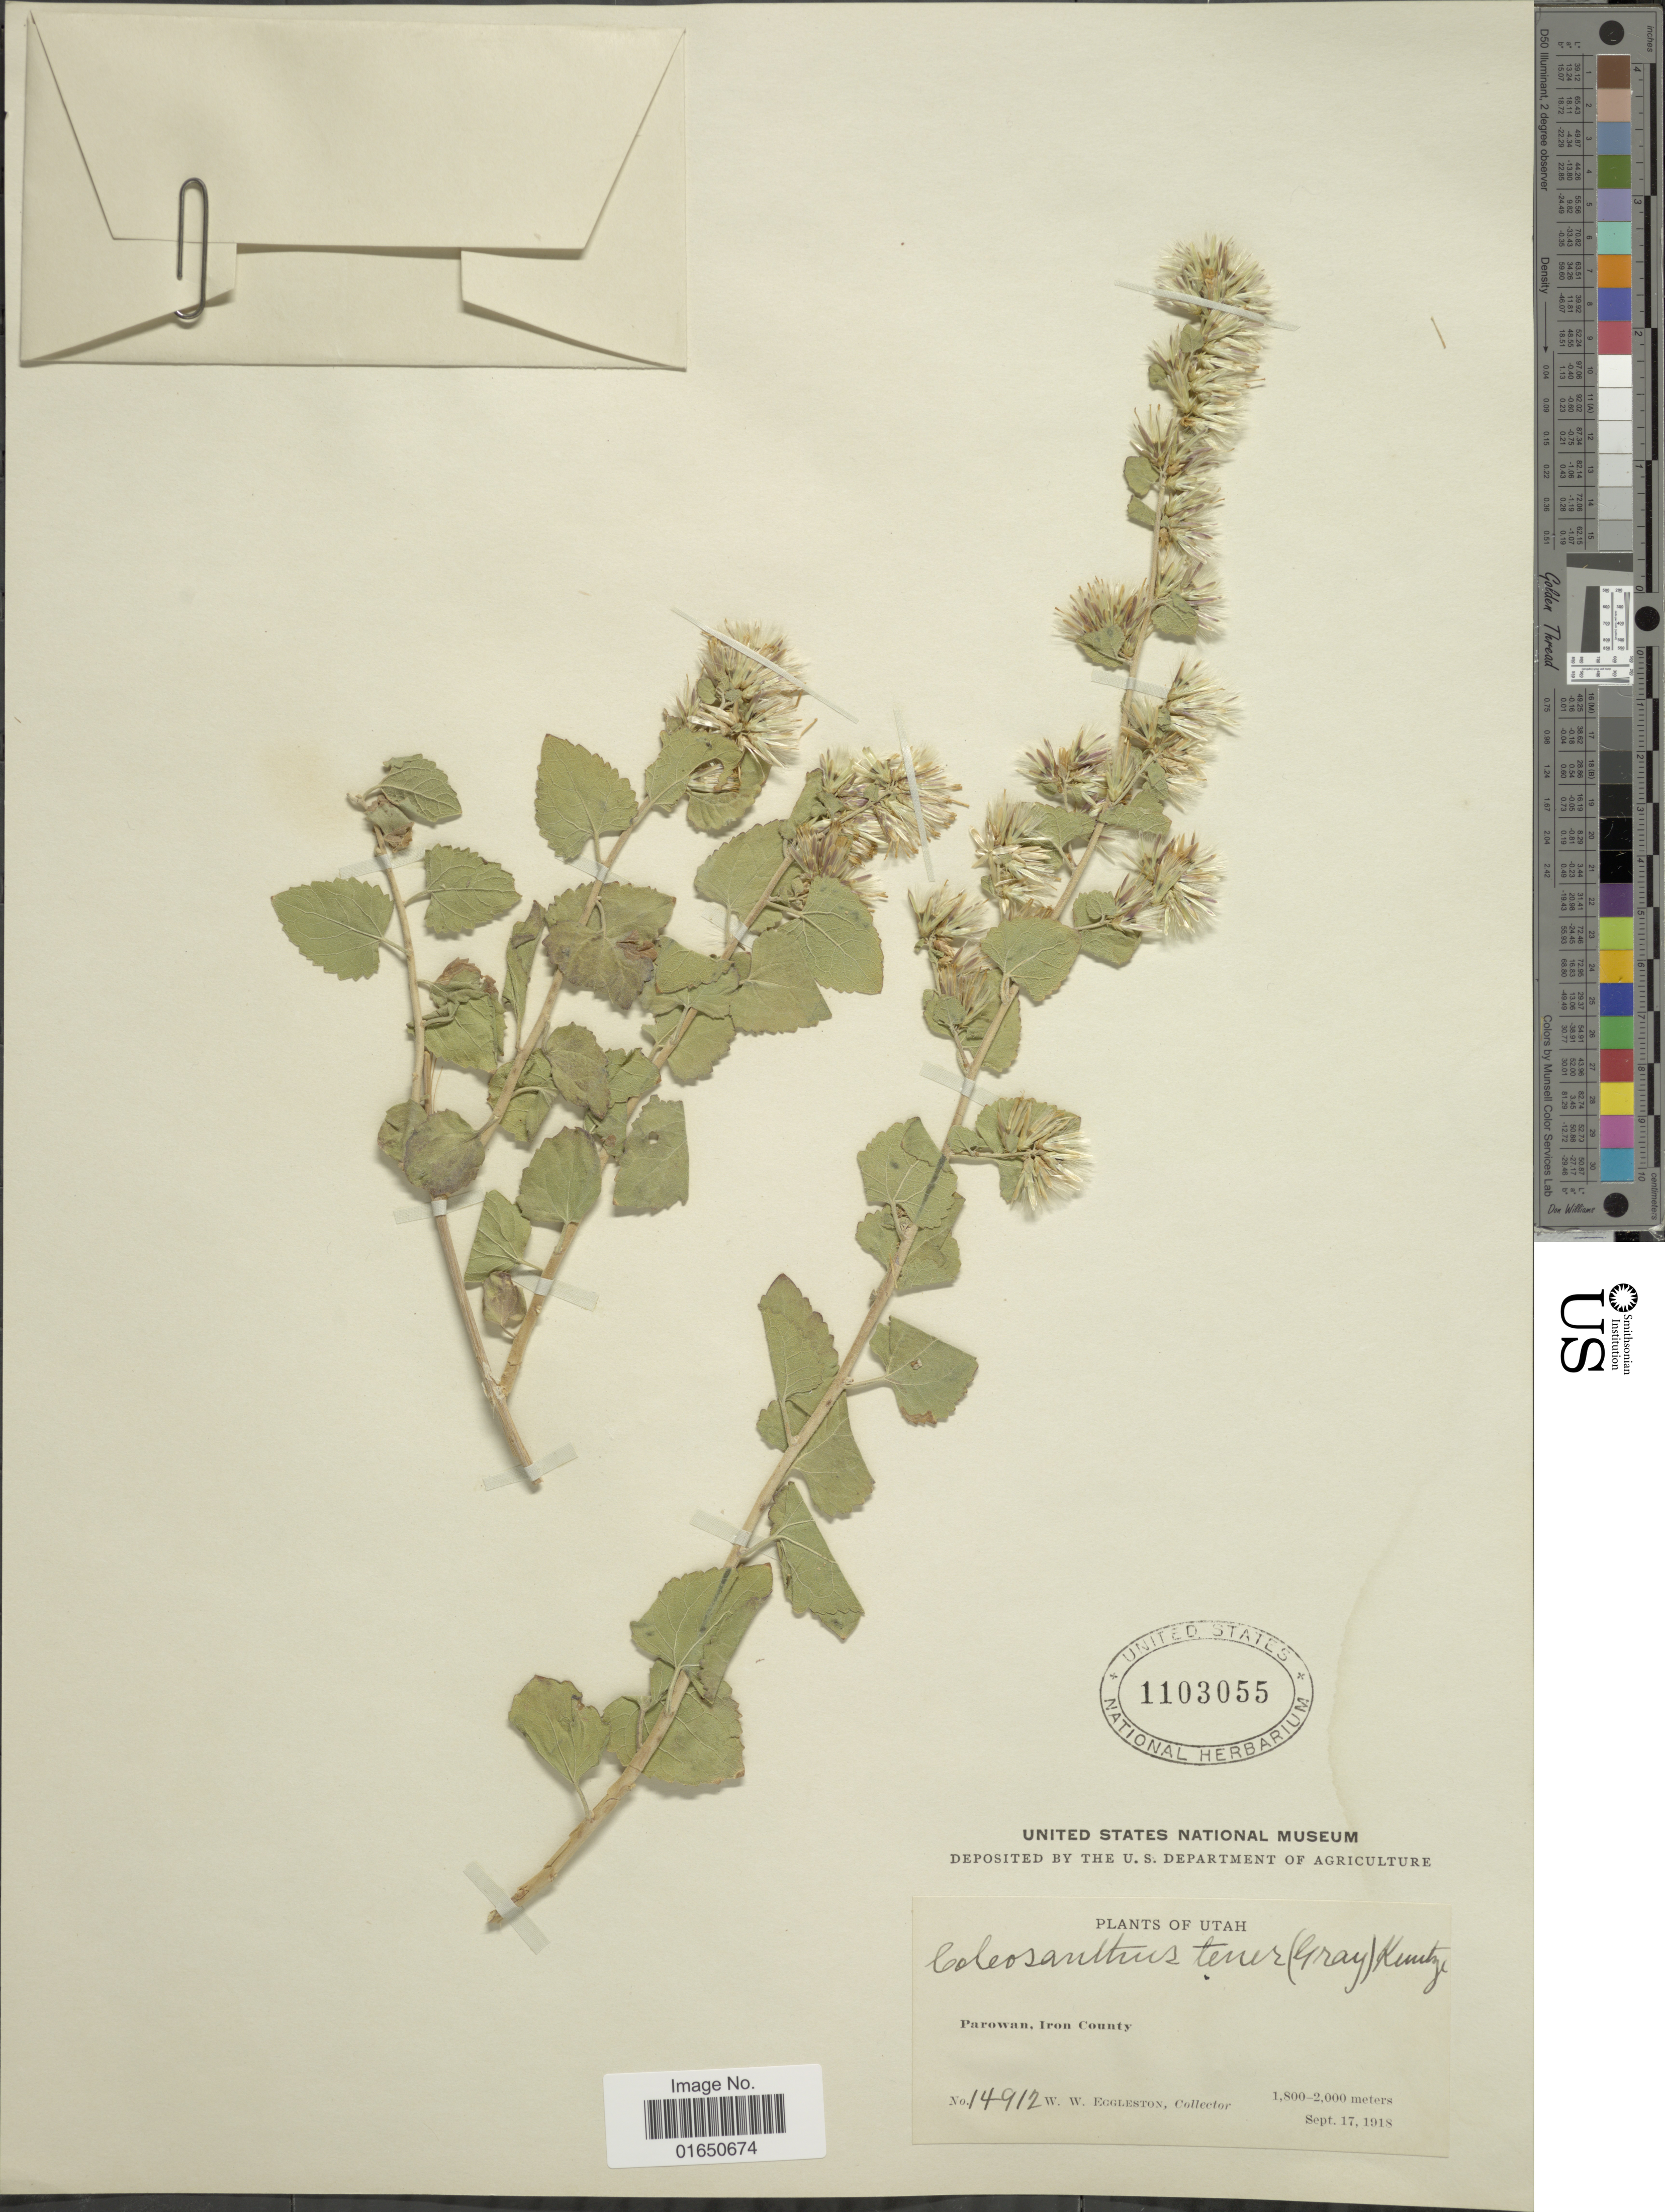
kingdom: Plantae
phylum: Tracheophyta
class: Magnoliopsida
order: Asterales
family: Asteraceae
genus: Brickellia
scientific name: Brickellia californica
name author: (Torr. & A. Gray) A. Gray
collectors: W. W. Eggleston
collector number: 14912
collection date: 1918-09-17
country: United States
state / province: Utah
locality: Parowan, Iron County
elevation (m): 1800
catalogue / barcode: US 1103055